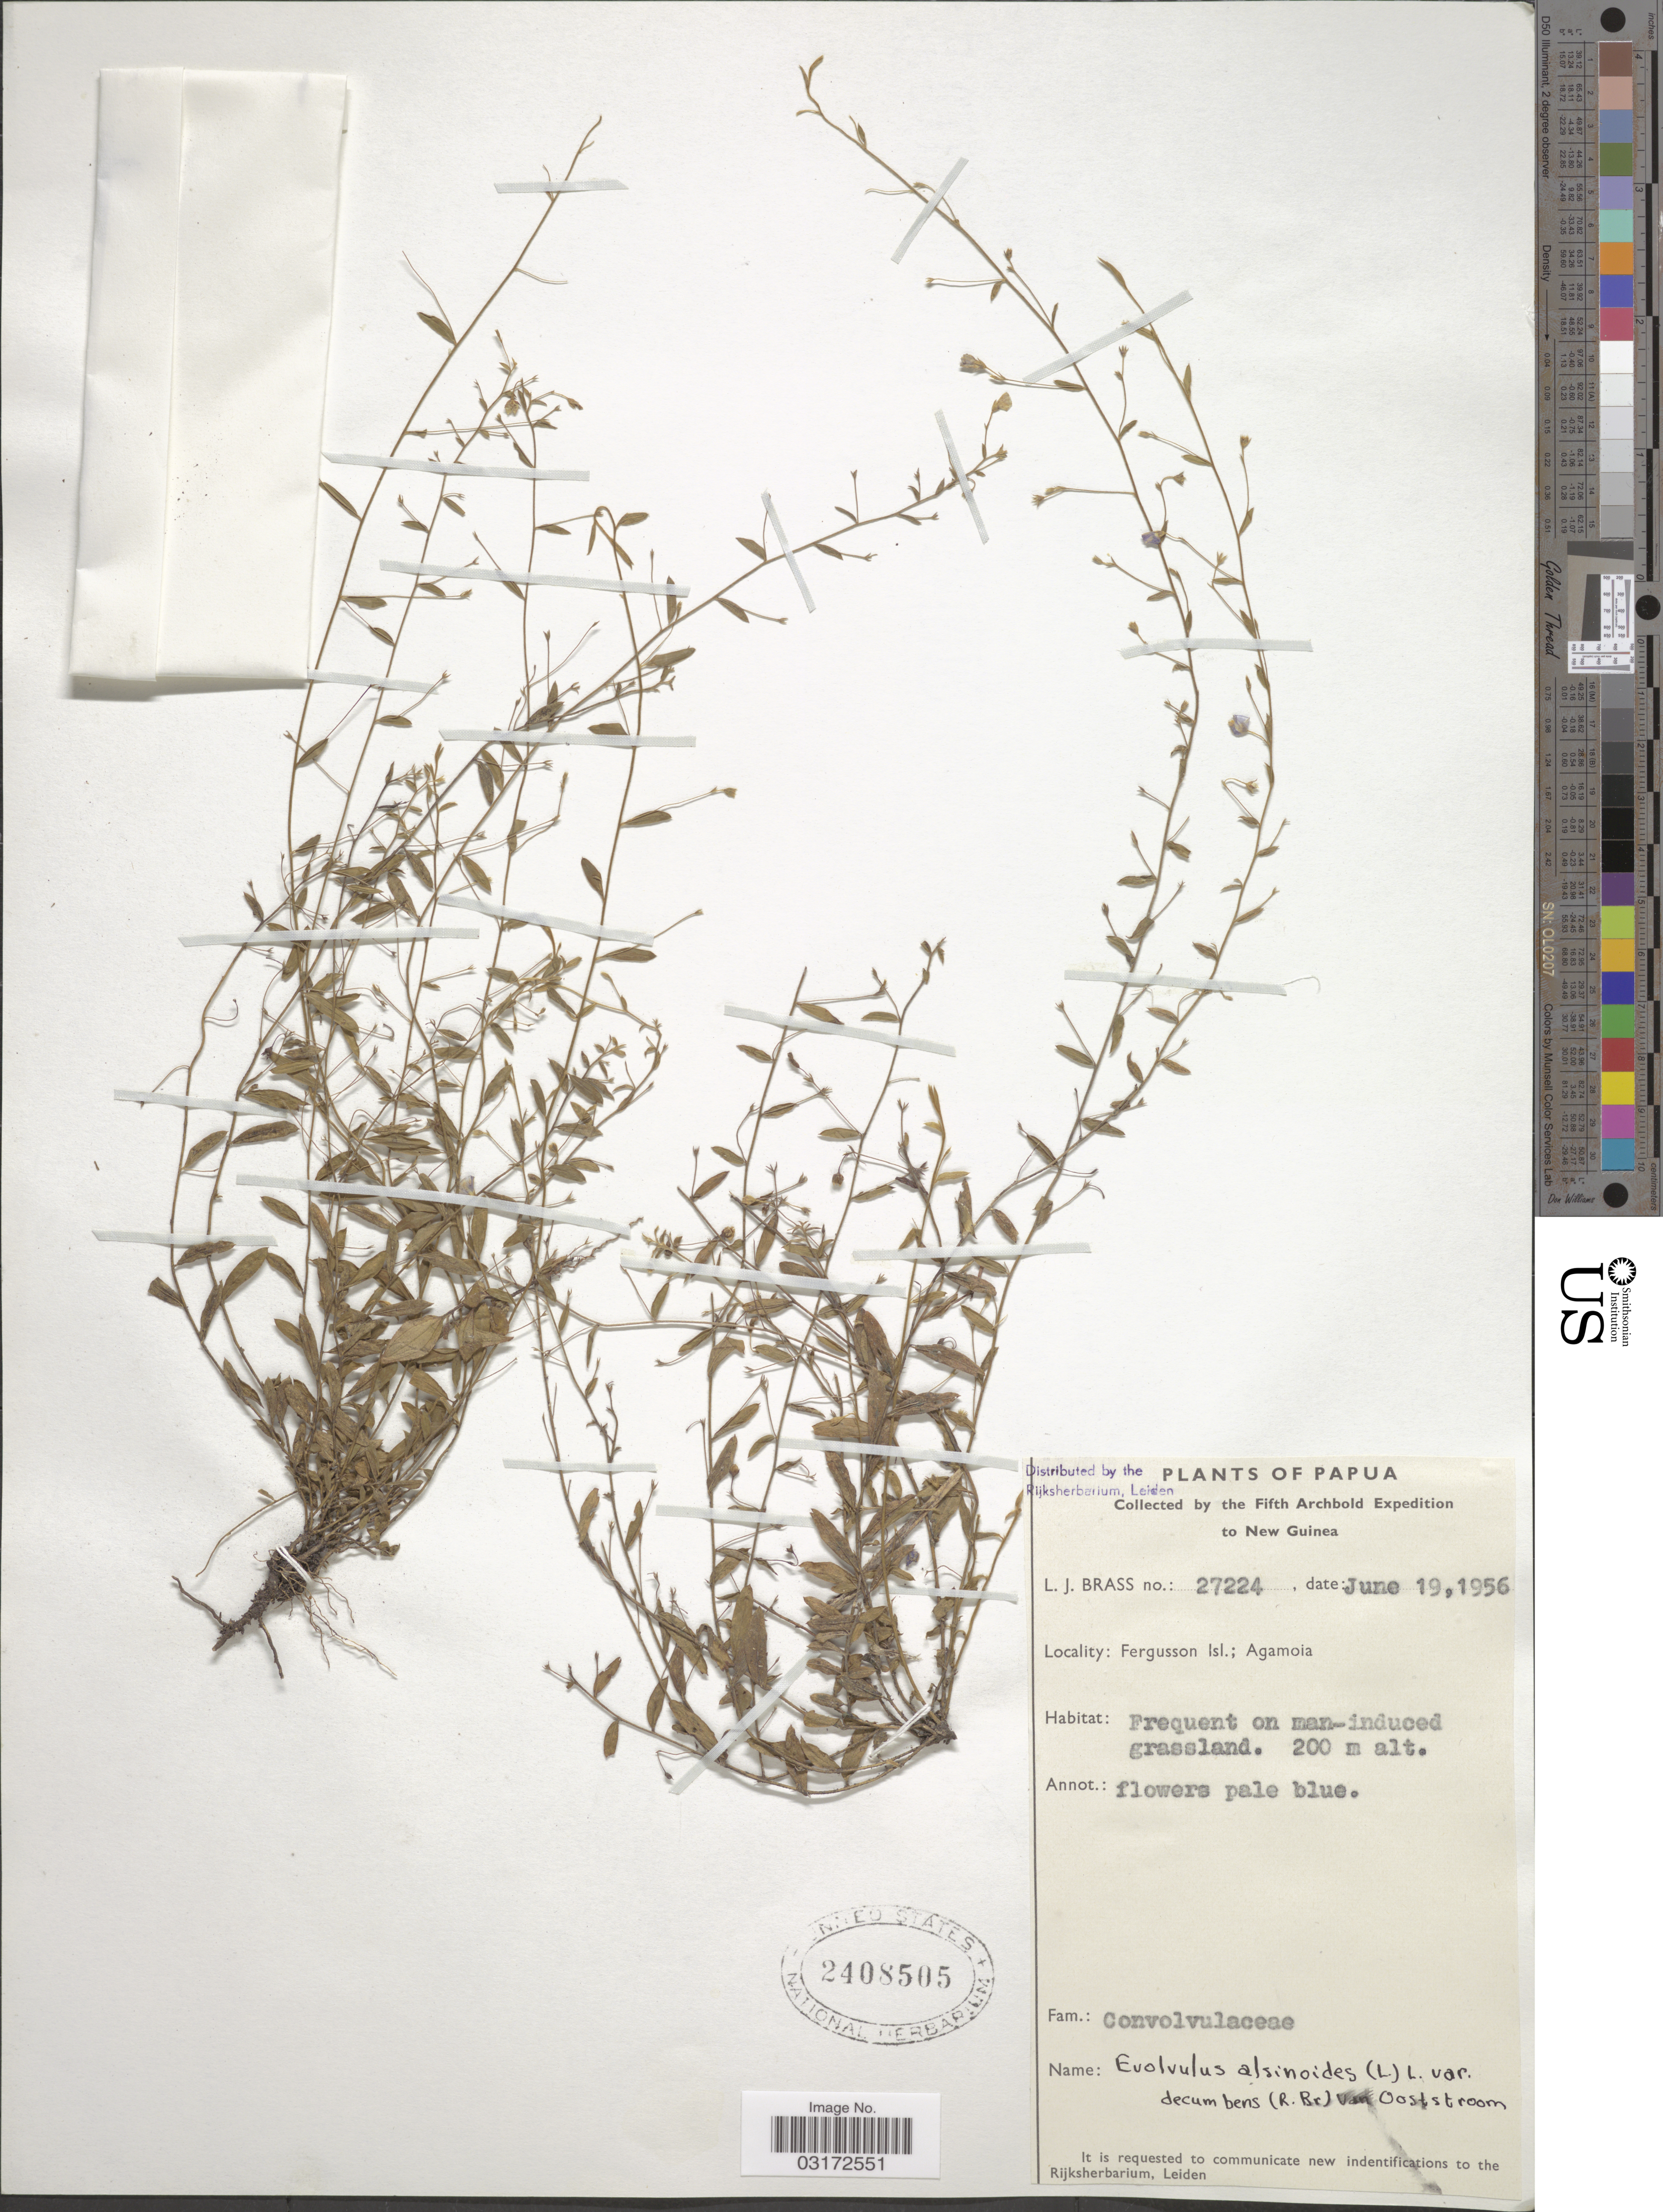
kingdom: Plantae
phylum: Tracheophyta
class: Magnoliopsida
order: Solanales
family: Convolvulaceae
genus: Evolvulus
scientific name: Evolvulus alsinoides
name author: (L.) L.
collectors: L. J. Brass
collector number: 27224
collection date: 1956-06-19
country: Papua New Guinea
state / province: Milne Bay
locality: Papua. New Guinea.Fergusson Isl.; Agamoia.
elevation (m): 200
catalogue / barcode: US 2408505